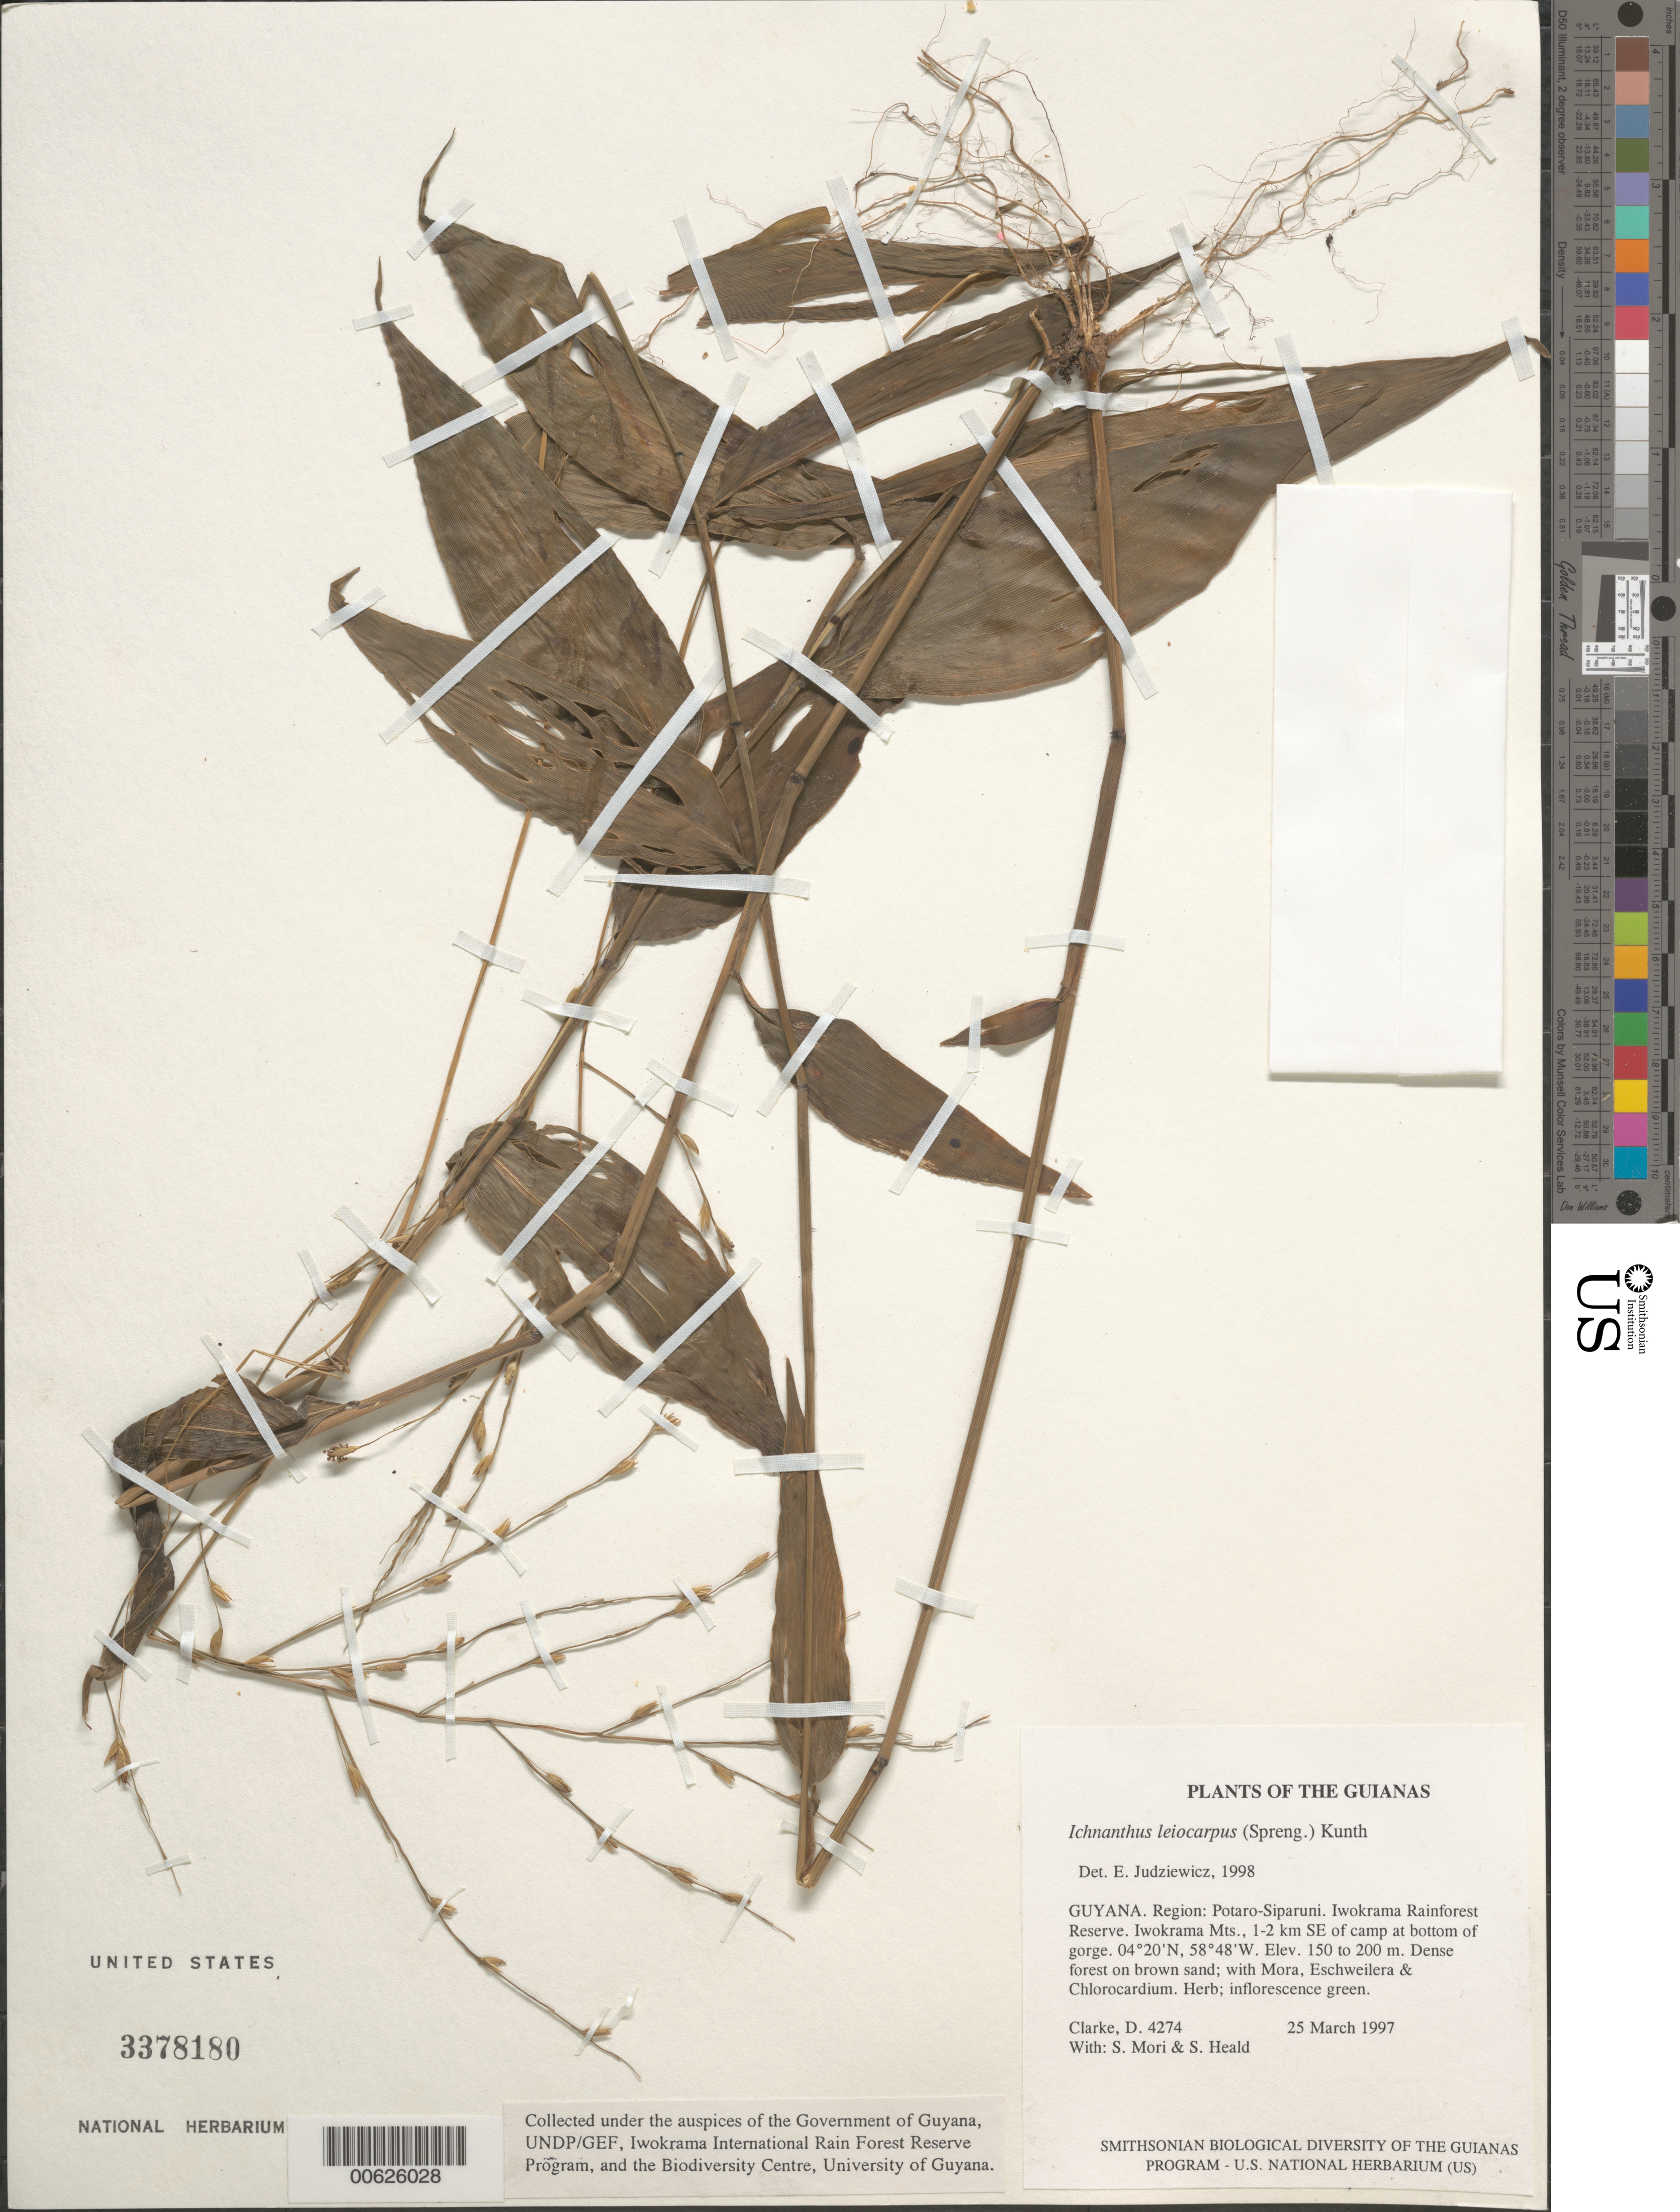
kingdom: Plantae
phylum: Tracheophyta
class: Liliopsida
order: Poales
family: Poaceae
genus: Ichnanthus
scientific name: Ichnanthus leiocarpus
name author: (Spreng.) Kunth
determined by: Judziewicz, E. J.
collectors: H. D. Clarke, S. Mori & S. Heald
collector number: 4274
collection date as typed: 25 March 1997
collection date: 1997-03-25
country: Guyana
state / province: Potaro-Siparuni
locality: Iwokrama Rainforest Reserve. Iwokrama Mts., 1-2 km SE of camp at bottom of gorge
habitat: Dense forest on brown sand; with Mora, Eschweilera & Chlorocardium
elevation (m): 150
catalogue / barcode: US 3378180